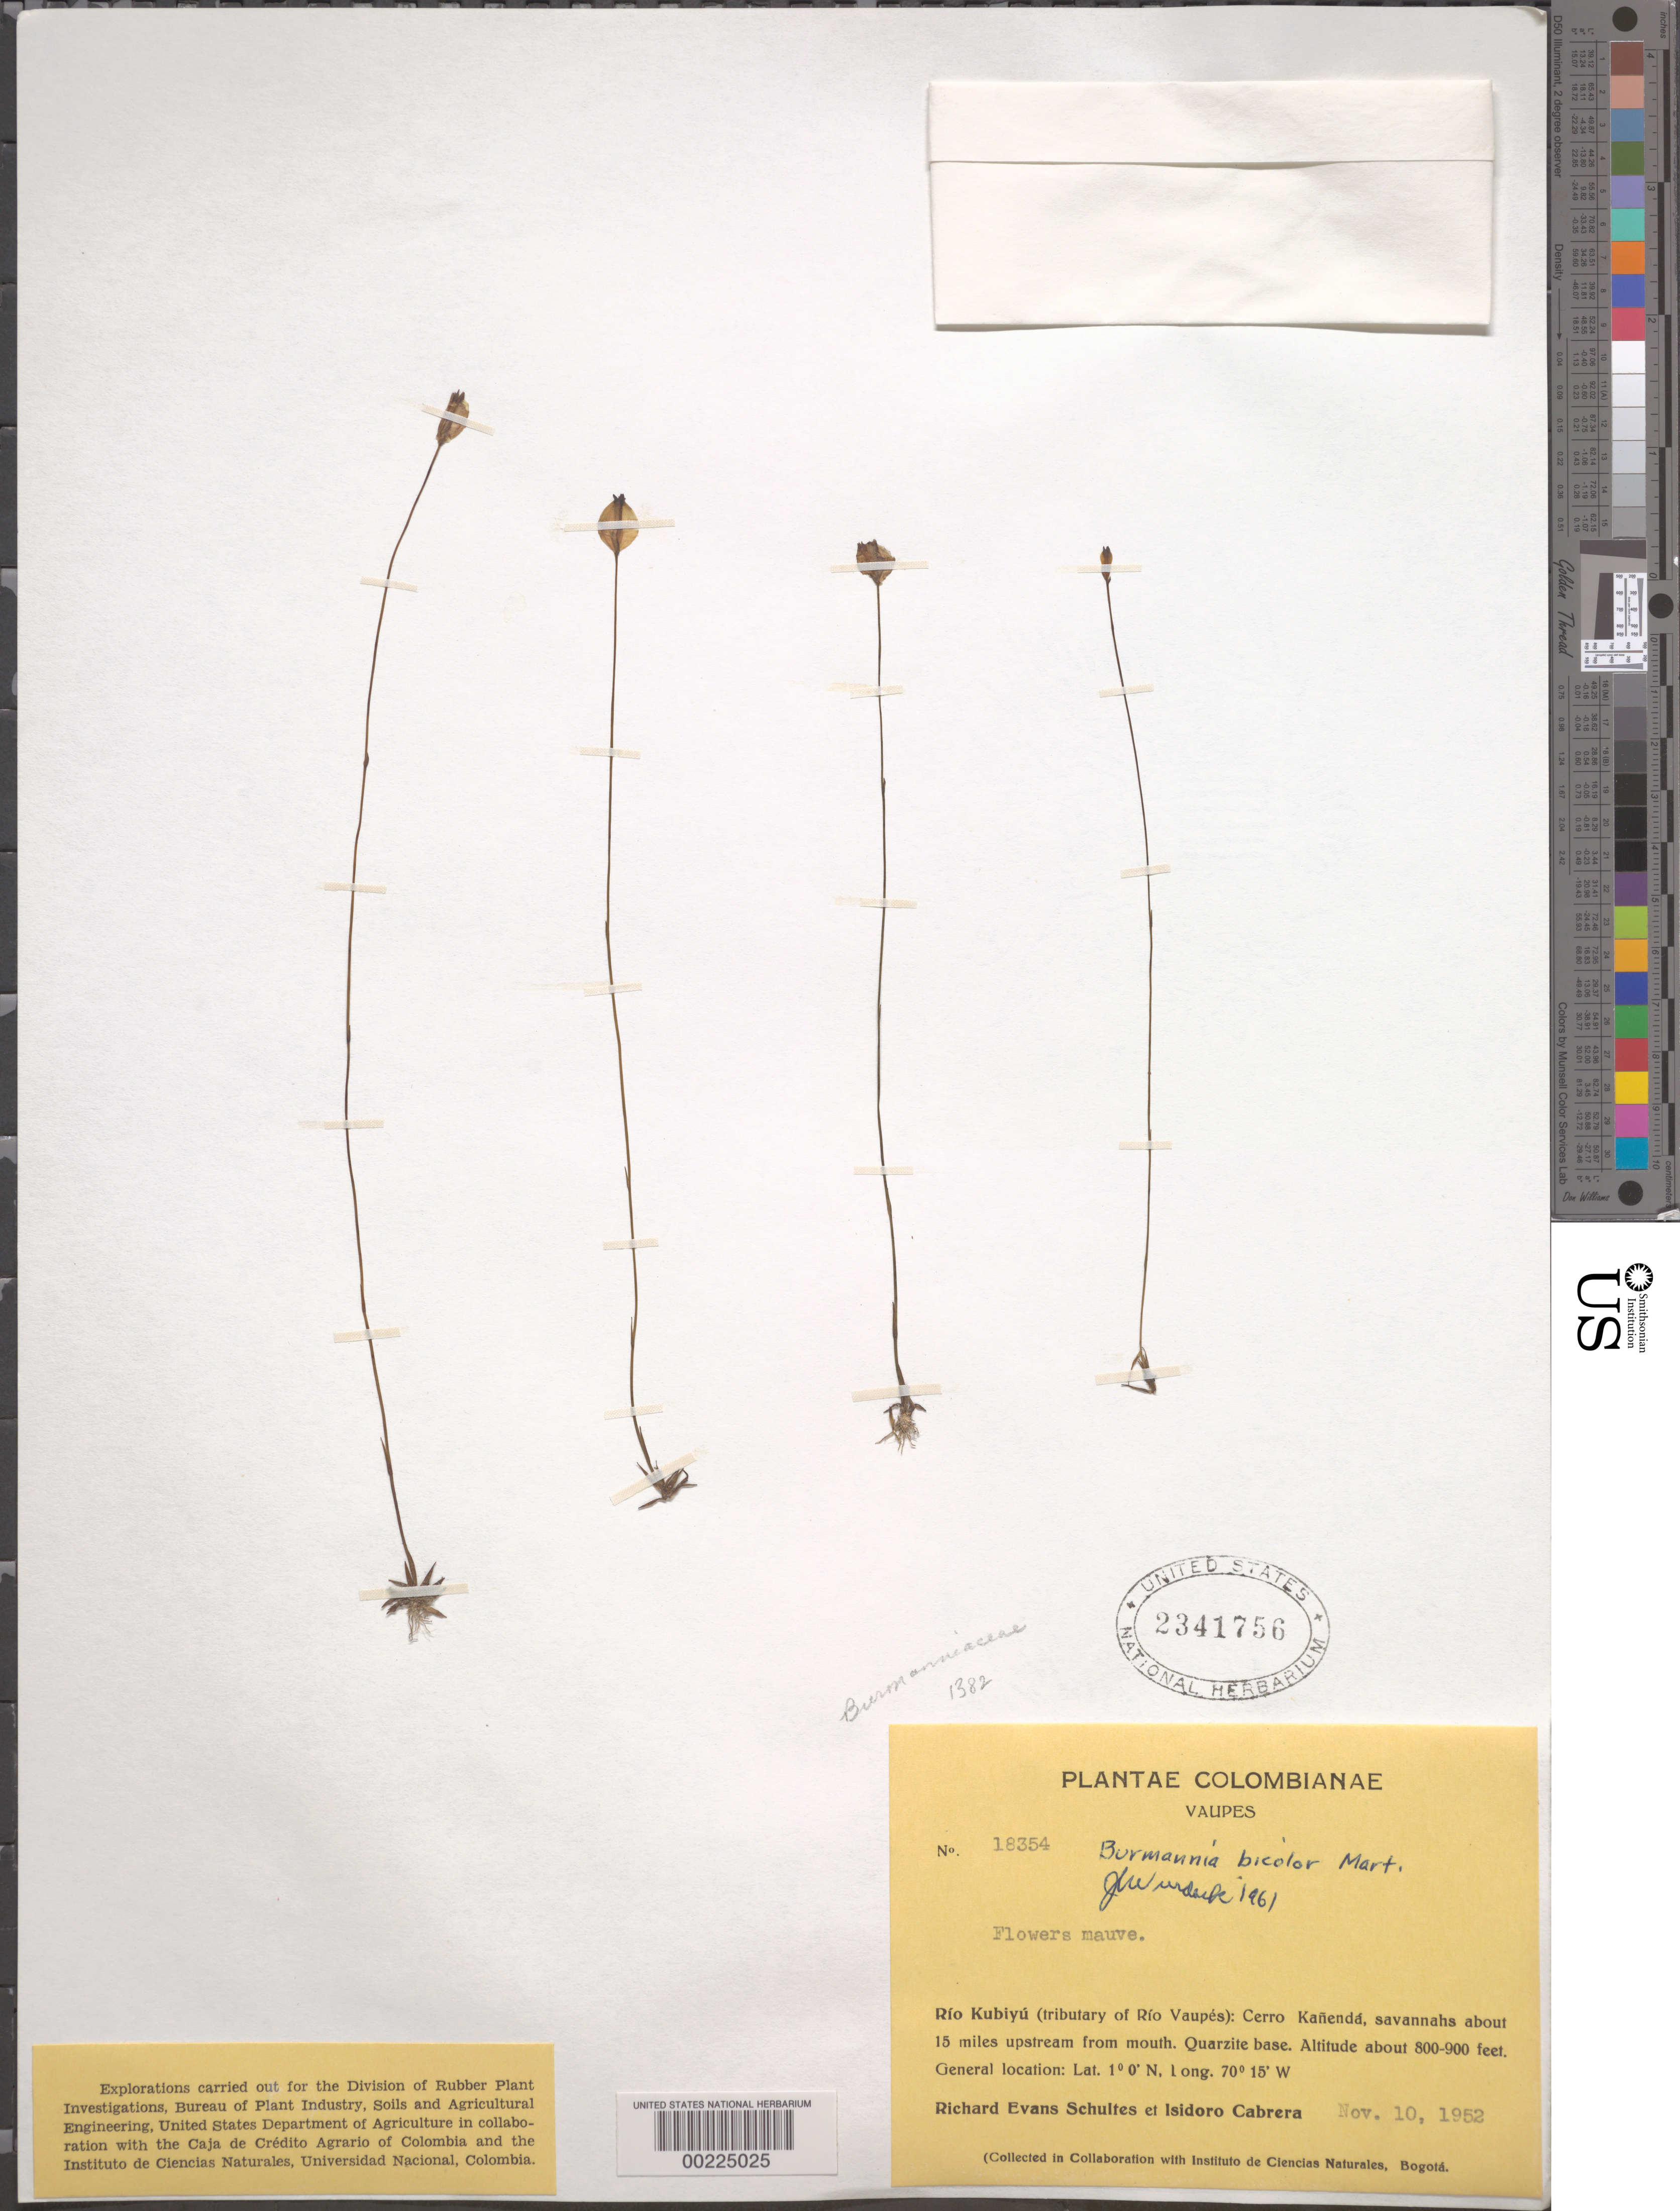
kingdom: Plantae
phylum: Tracheophyta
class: Liliopsida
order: Dioscoreales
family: Burmanniaceae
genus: Burmannia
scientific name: Burmannia bicolor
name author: Mart.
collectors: R. E. Schultes & I. Cabrera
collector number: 18354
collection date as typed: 10 Nov 1954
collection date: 1954-11-10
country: Colombia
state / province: Vaupés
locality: Rio Kubiyu (tributary of Rio Vaupes); Cerro Kanenda; 15 mi upstream from mouth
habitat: Savannahs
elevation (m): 244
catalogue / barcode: US 2341756